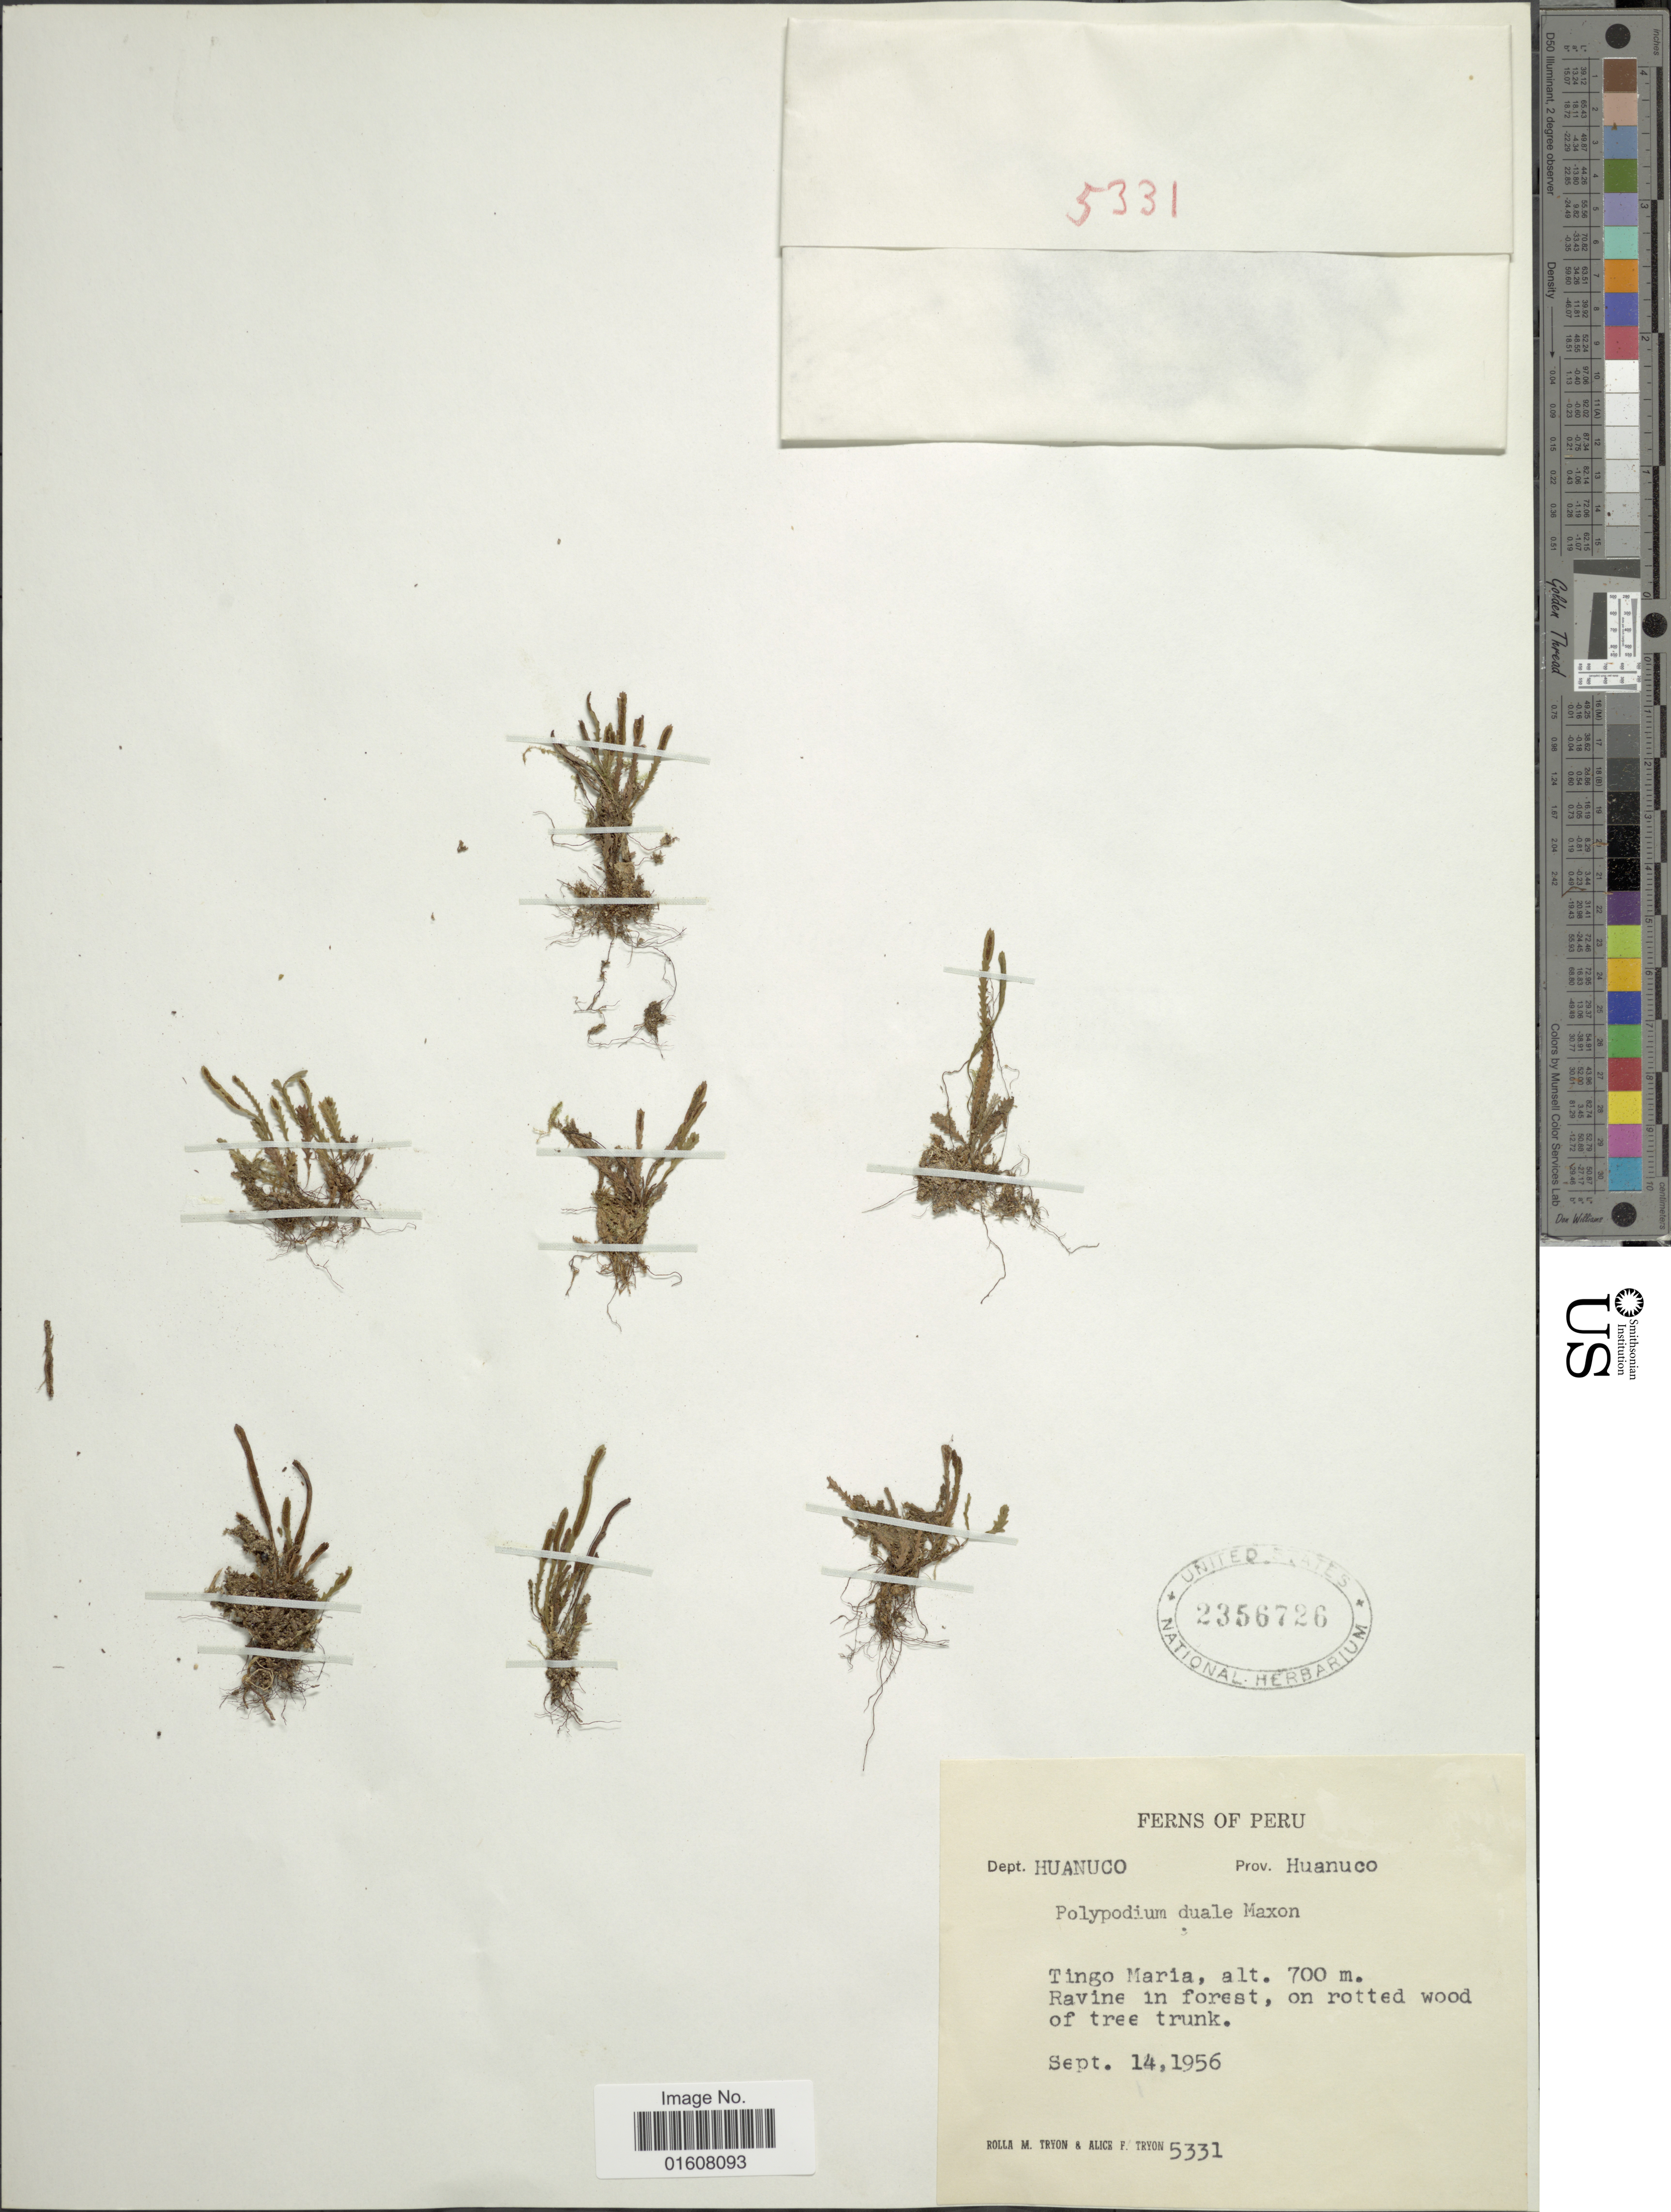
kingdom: Plantae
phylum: Tracheophyta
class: Polypodiopsida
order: Polypodiales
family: Polypodiaceae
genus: Cochlidium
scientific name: Cochlidium serrulatum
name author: (Sw.) L.E. Bishop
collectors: R. M. Tryon & A. F. Tryon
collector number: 5331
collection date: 1956-09-14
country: Peru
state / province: Huánuco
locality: Prov. Huanuco. Tingo Maria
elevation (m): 700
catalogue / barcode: US 2356726